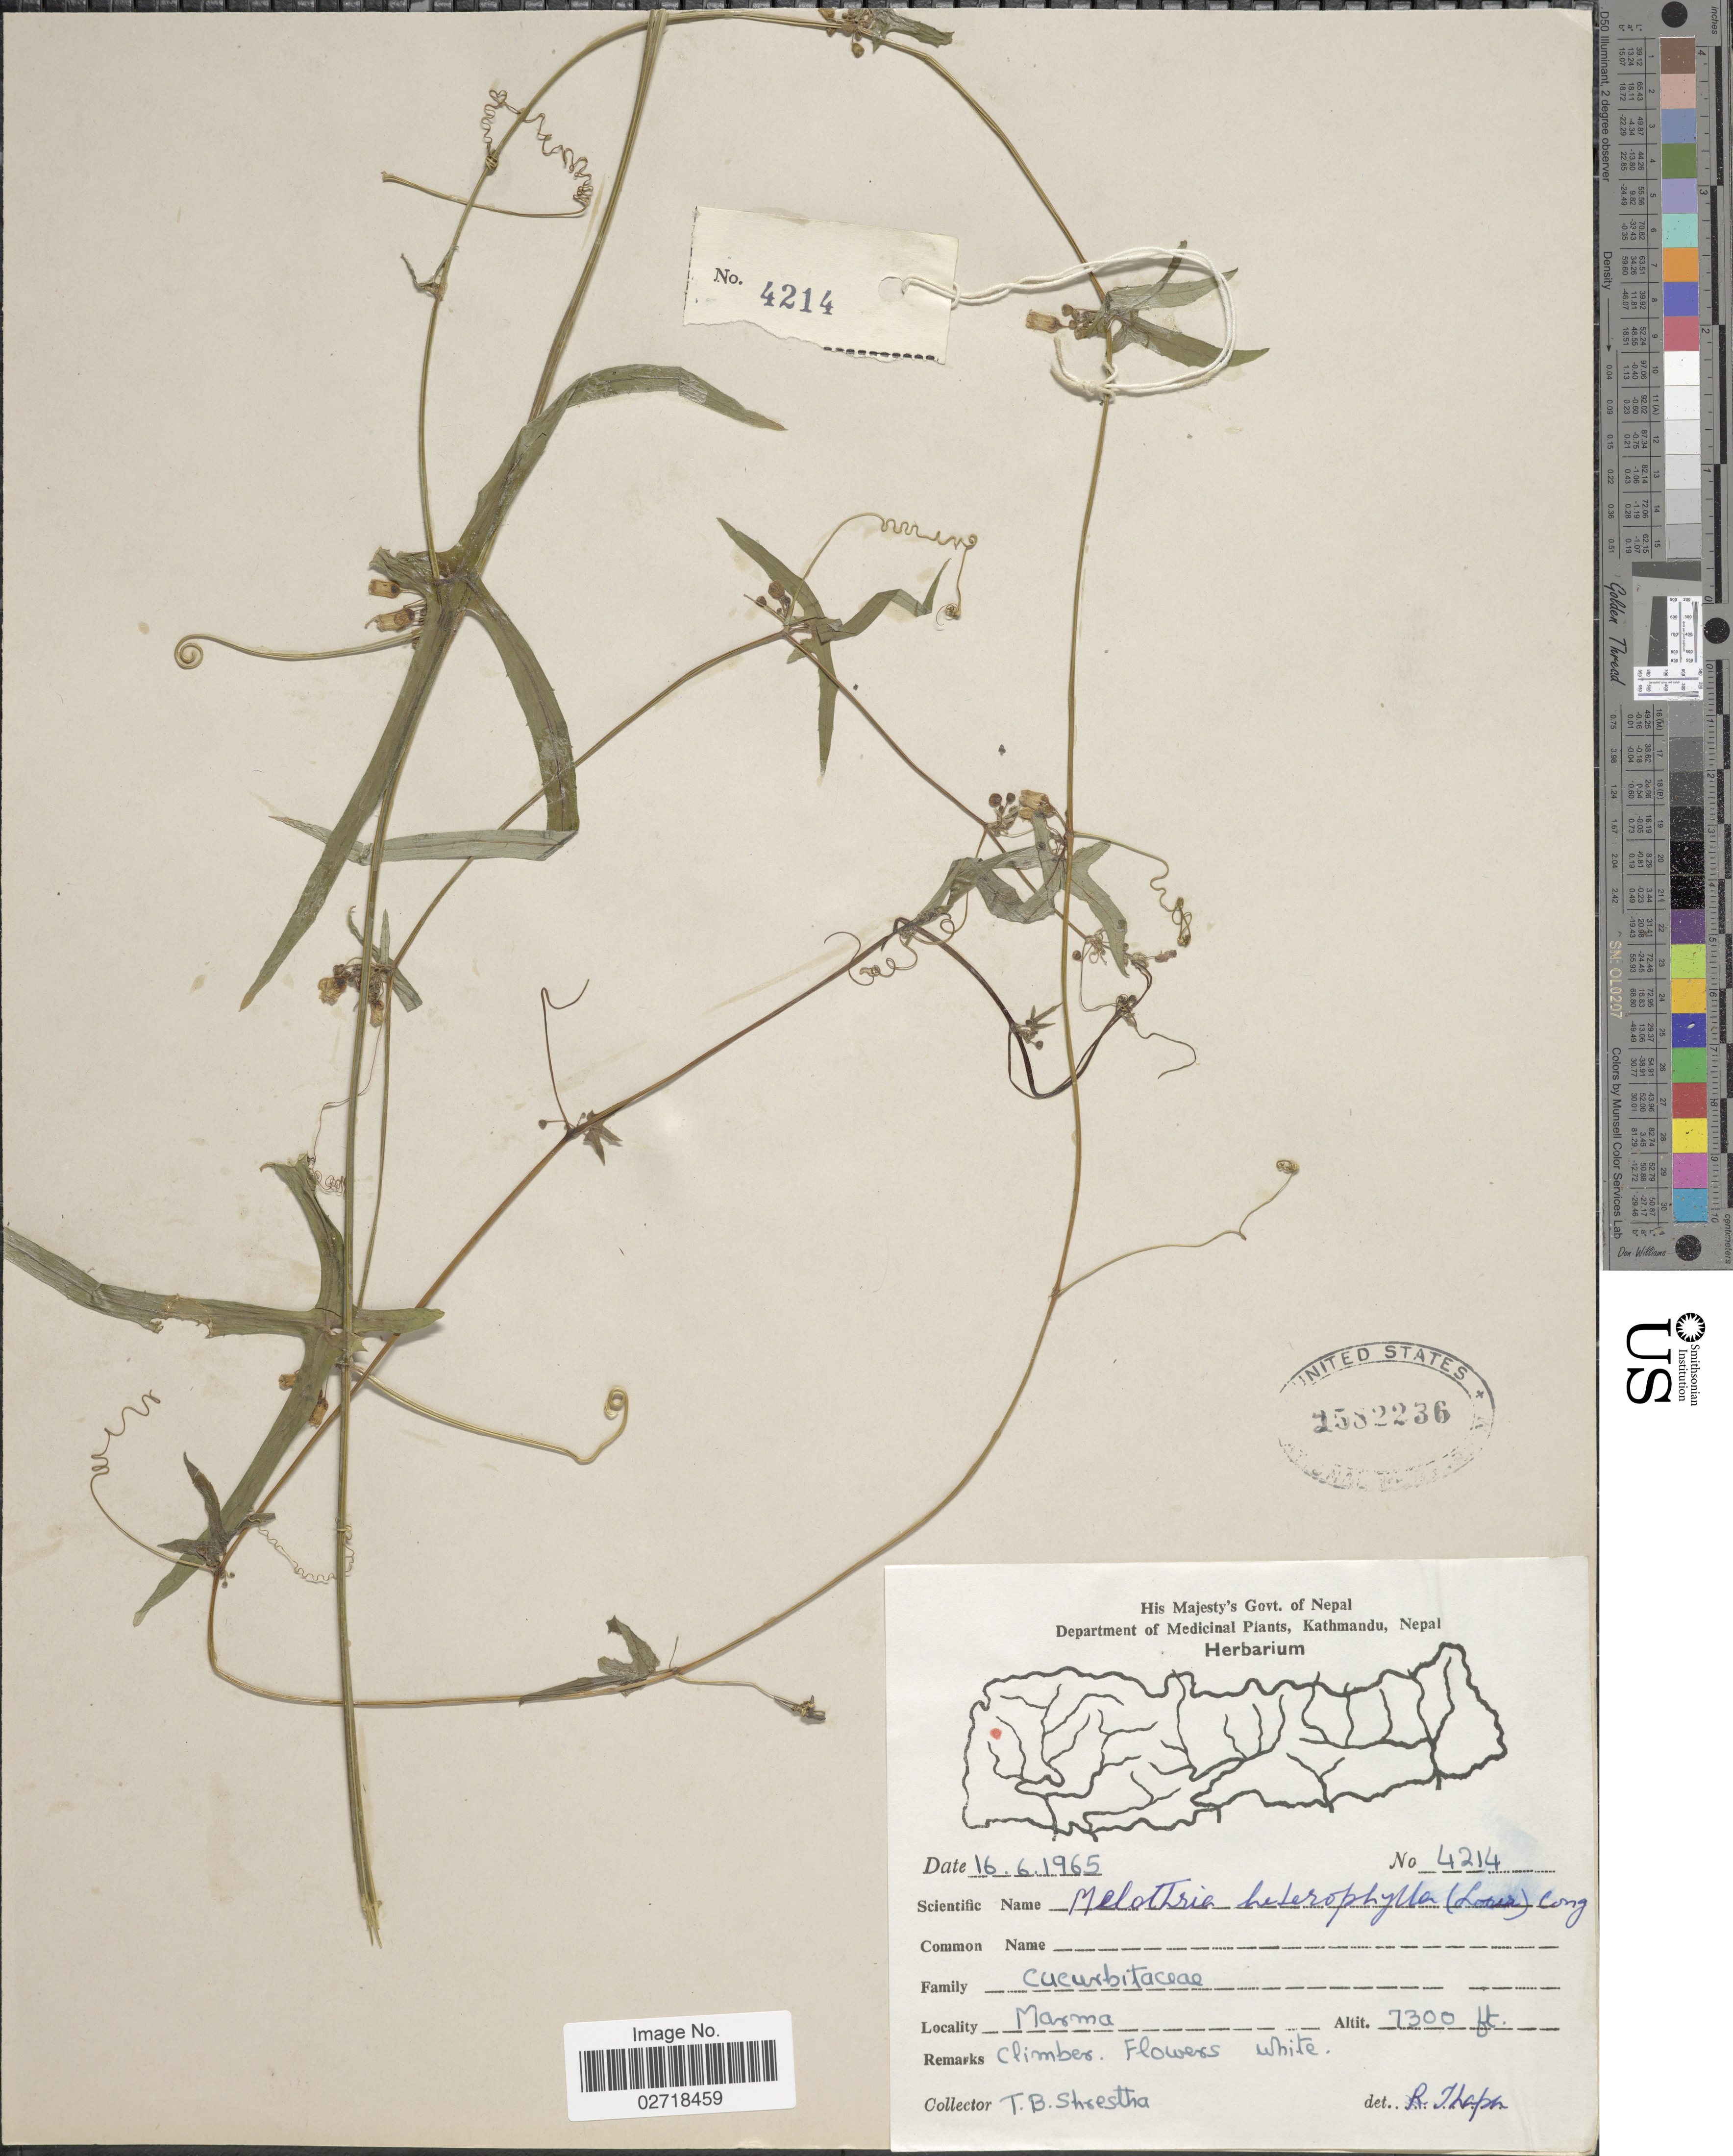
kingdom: Plantae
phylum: Tracheophyta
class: Magnoliopsida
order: Cucurbitales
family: Cucurbitaceae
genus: Solena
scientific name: Solena heterophylla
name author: Lour.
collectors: T. B. Shrestha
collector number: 4214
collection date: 1965-06-16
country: Nepal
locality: Marma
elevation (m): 2225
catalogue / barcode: US 2582236